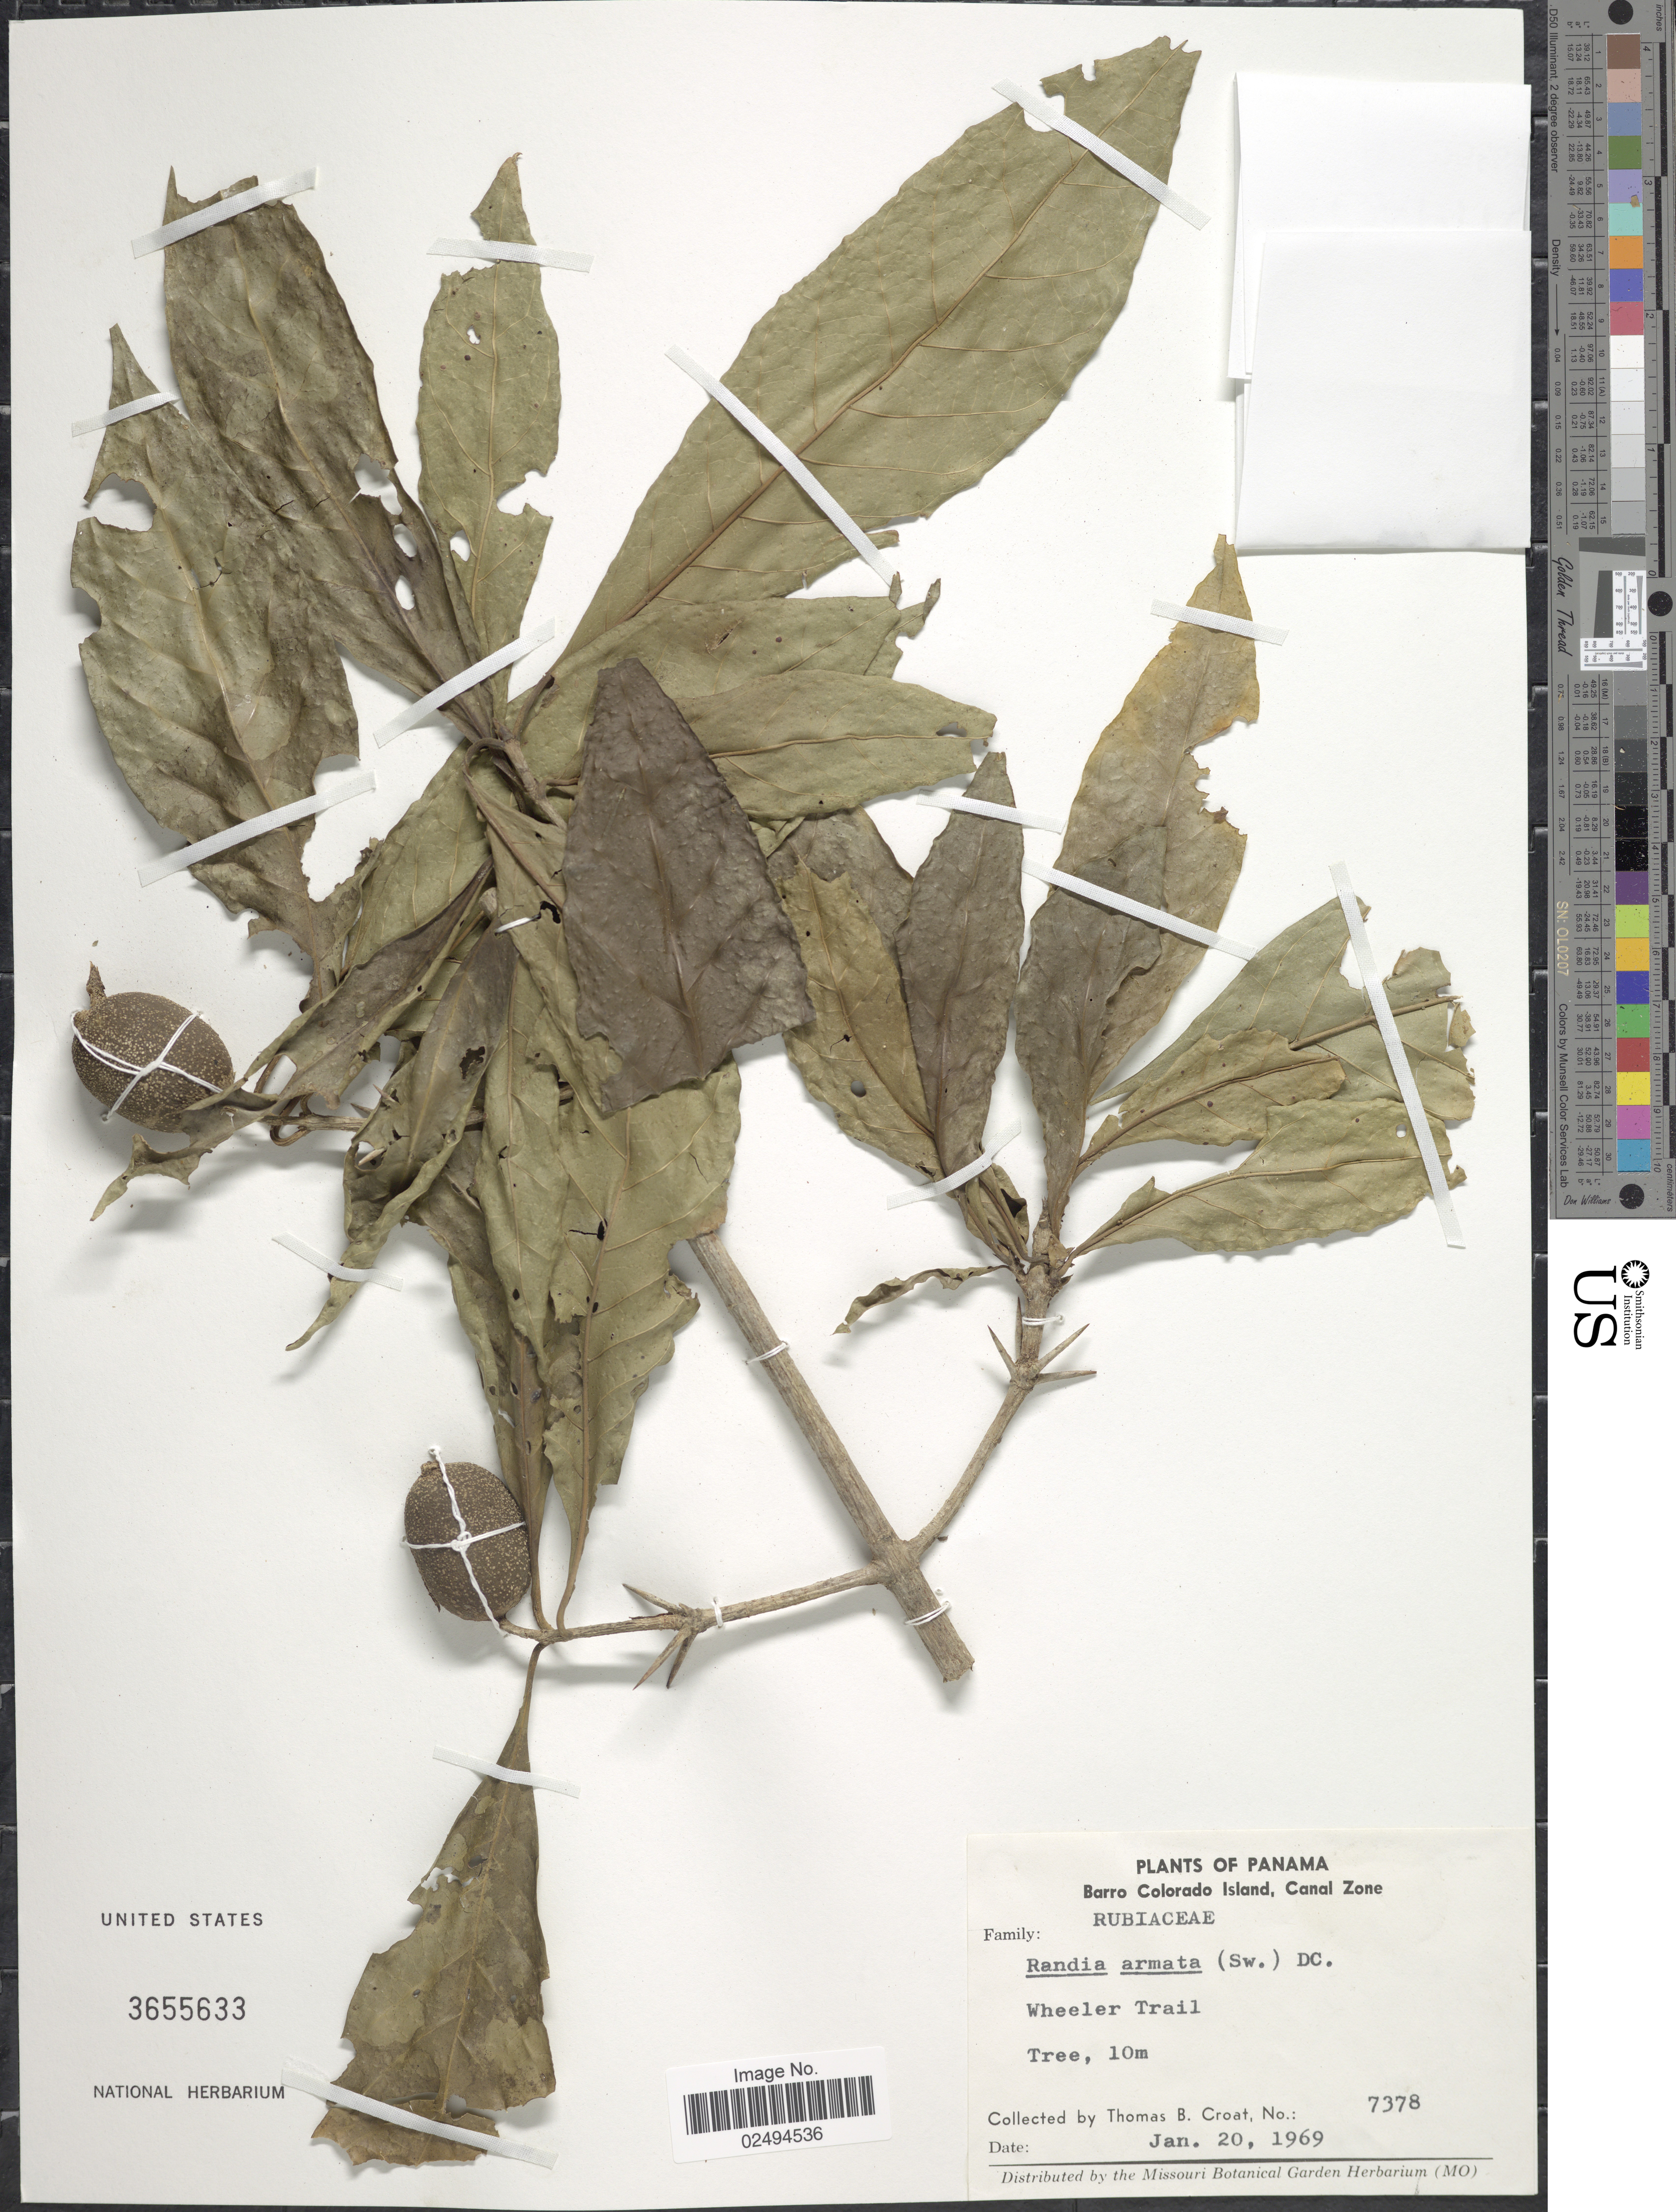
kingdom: Plantae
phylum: Tracheophyta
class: Magnoliopsida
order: Gentianales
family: Rubiaceae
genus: Randia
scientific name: Randia armata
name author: (Sw.) DC.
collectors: T. B. Croat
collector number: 7378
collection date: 1969-01-20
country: Panama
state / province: Panamá Oeste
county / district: Canal Zone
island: Barro Colorado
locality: Barro Colorado Island, Canal Zone. Wheeler Trail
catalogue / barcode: US 3655633